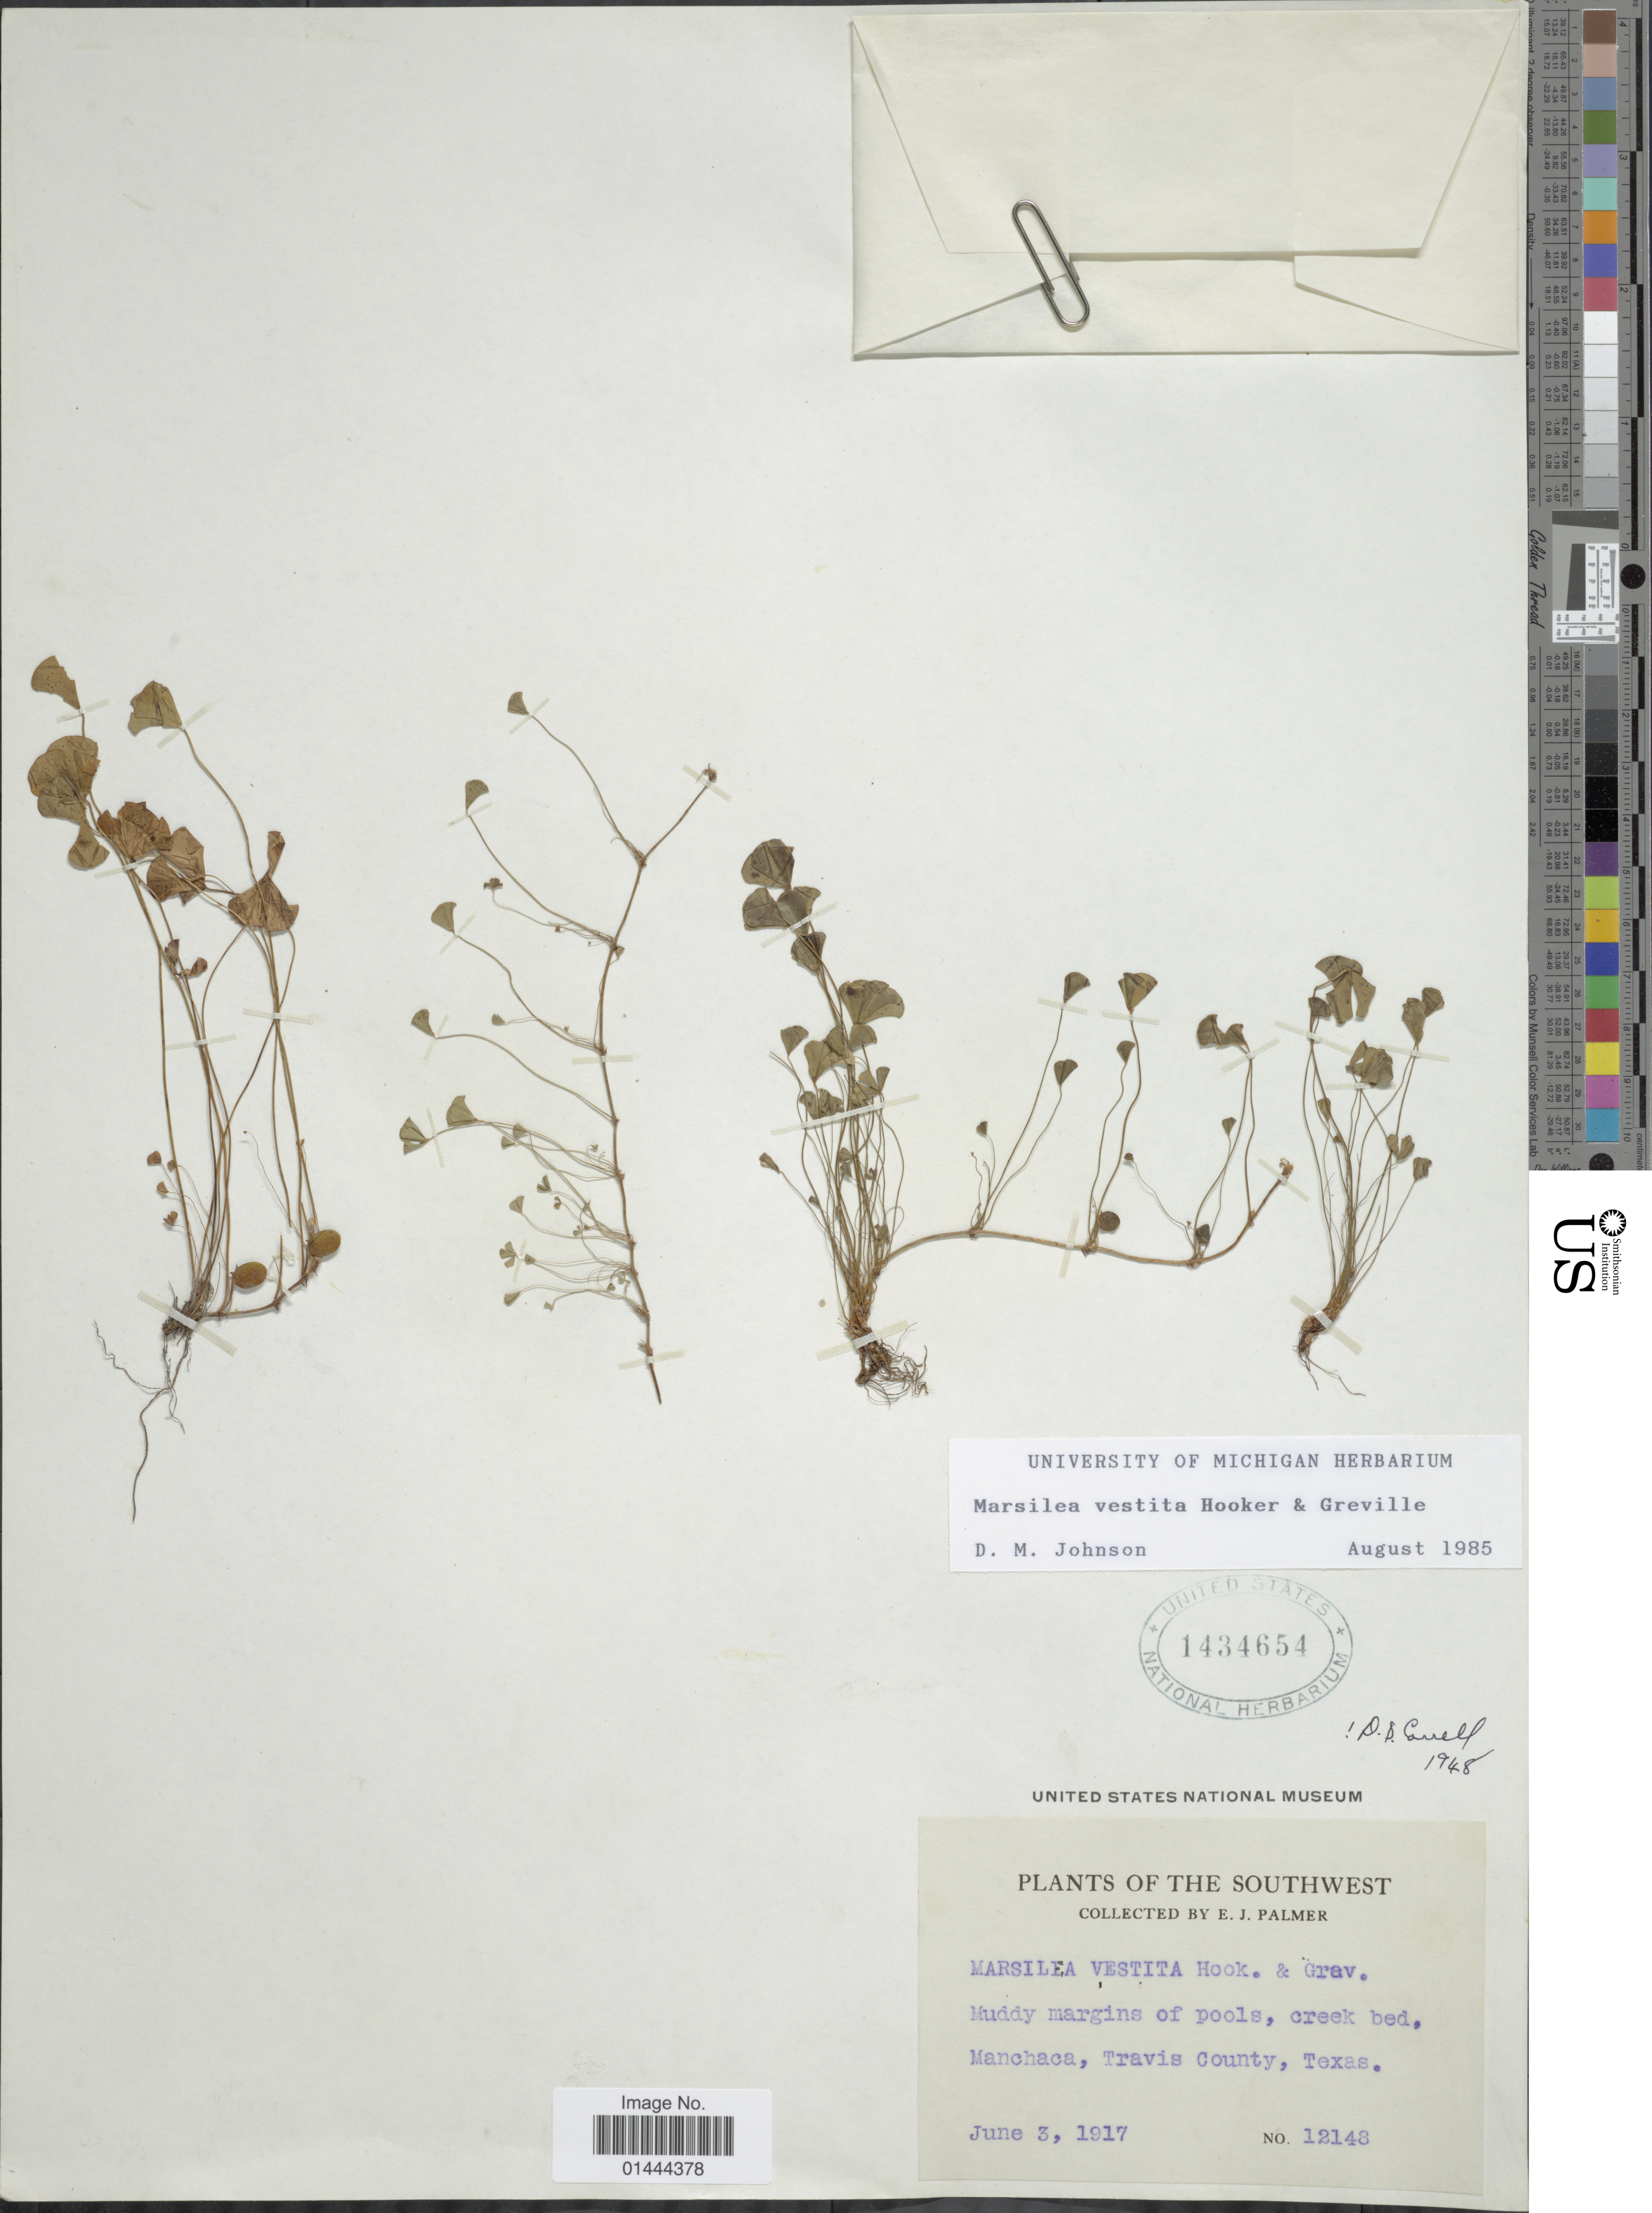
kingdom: Plantae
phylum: Tracheophyta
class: Polypodiopsida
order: Salviniales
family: Marsileaceae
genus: Marsilea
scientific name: Marsilea vestita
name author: Hook. & Grev.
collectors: E. J. Palmer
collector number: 12148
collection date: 1917-06-03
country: United States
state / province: Texas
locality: Southwest, muddy margins of pools, creek bed, Manchaca, Travis County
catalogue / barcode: US 1434654